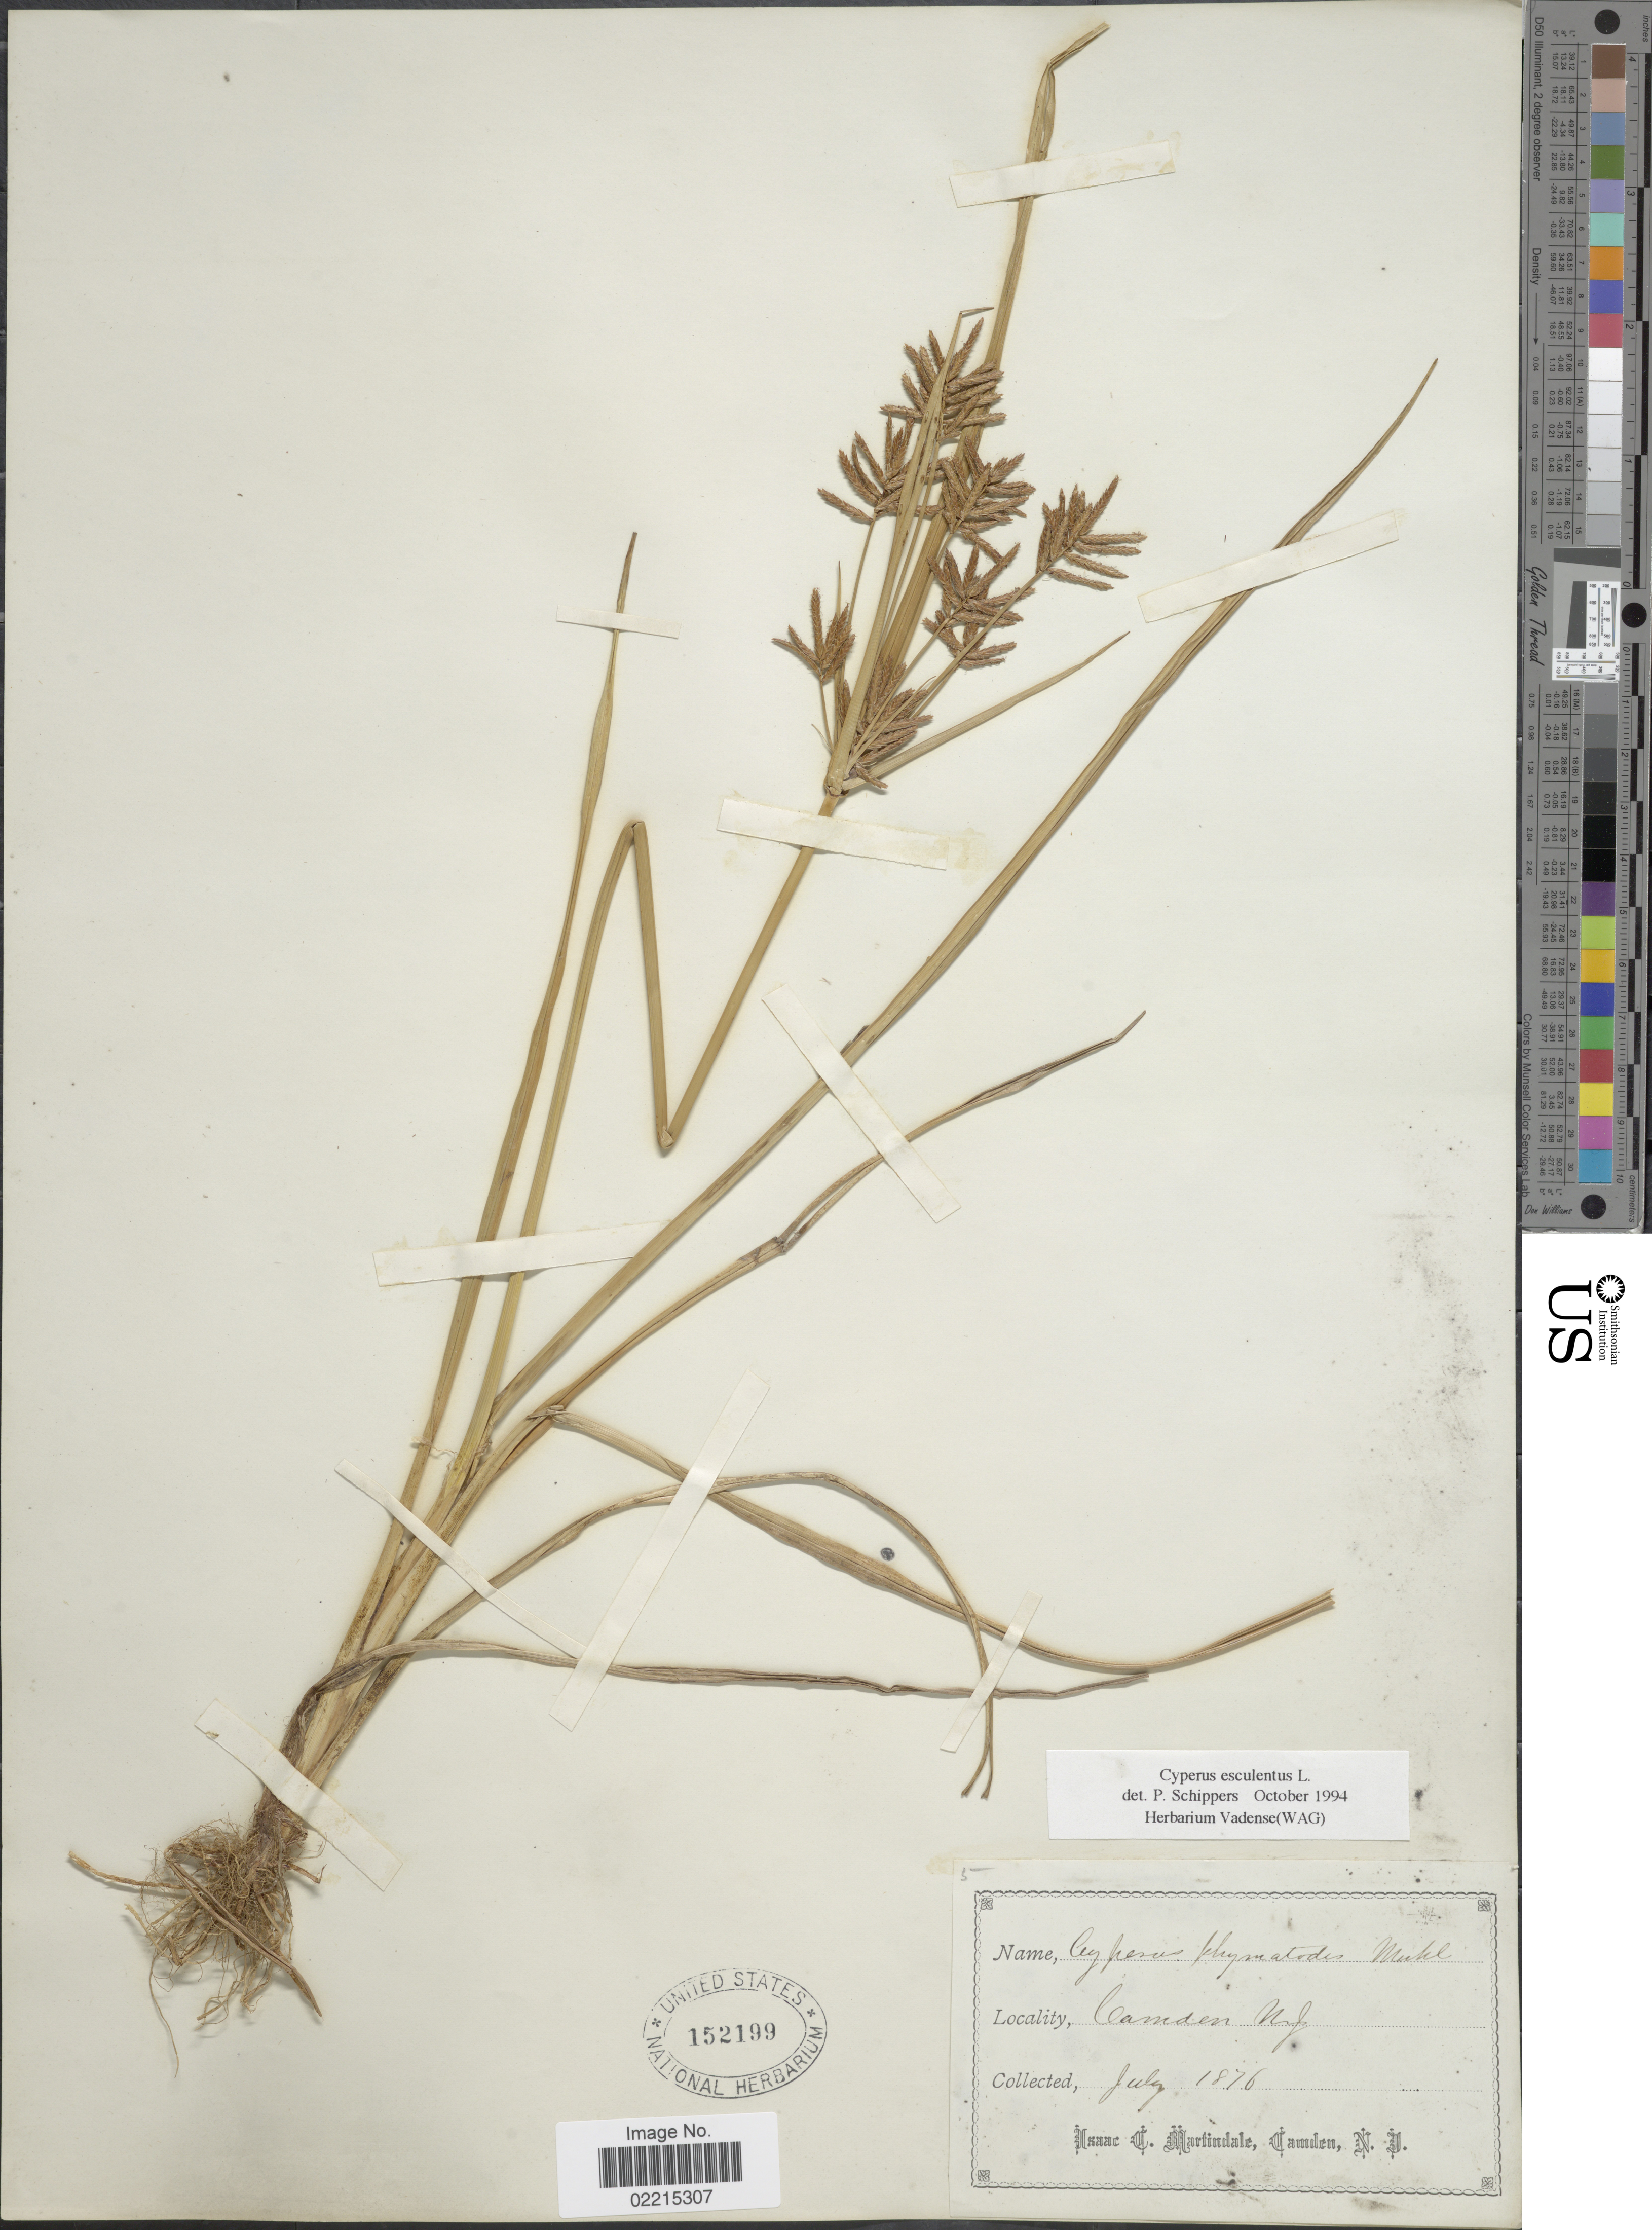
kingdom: Plantae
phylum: Tracheophyta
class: Liliopsida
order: Poales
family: Cyperaceae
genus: Cyperus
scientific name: Cyperus esculentus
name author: L.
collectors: I. C. Martindale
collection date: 1876-07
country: United States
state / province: New York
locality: Camden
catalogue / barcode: US 152199